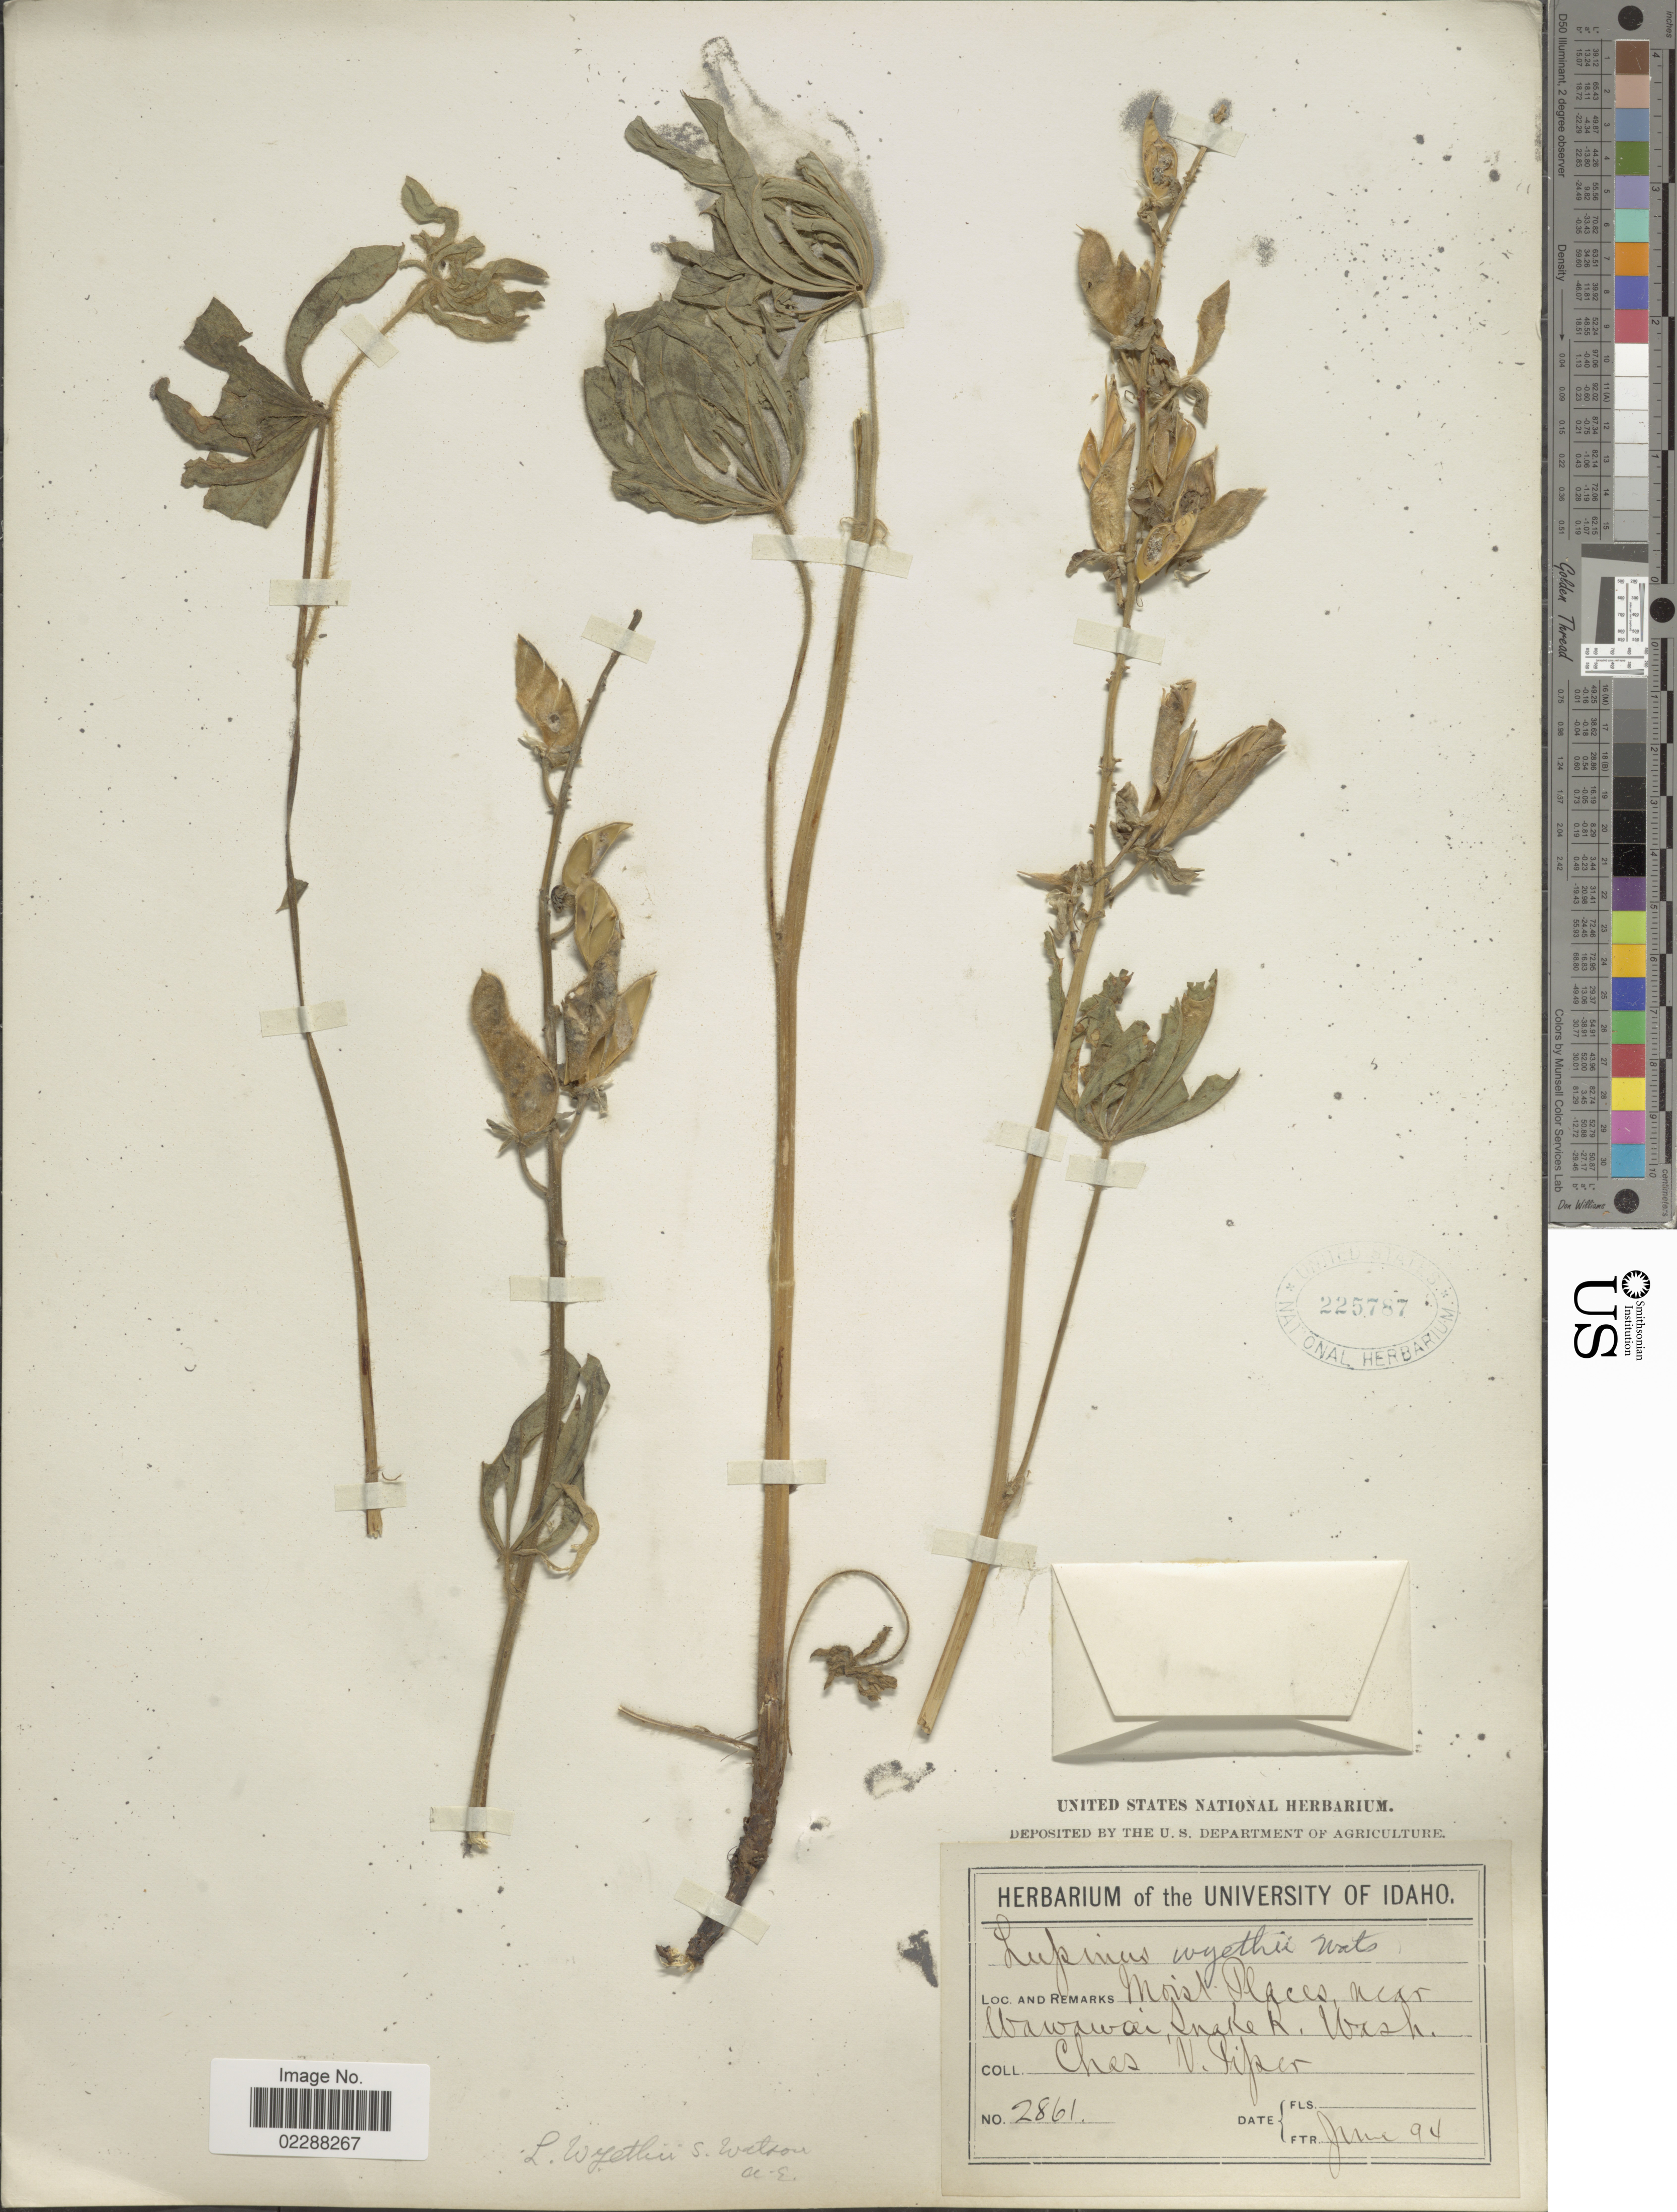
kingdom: Plantae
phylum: Tracheophyta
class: Magnoliopsida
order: Fabales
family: Fabaceae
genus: Lupinus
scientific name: Lupinus wyethii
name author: S. Watson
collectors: C. V. Piper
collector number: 2861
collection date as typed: Transcribed d/m/y: /6/94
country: United States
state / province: Idaho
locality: Wawawai, Snake.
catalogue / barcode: US 225787